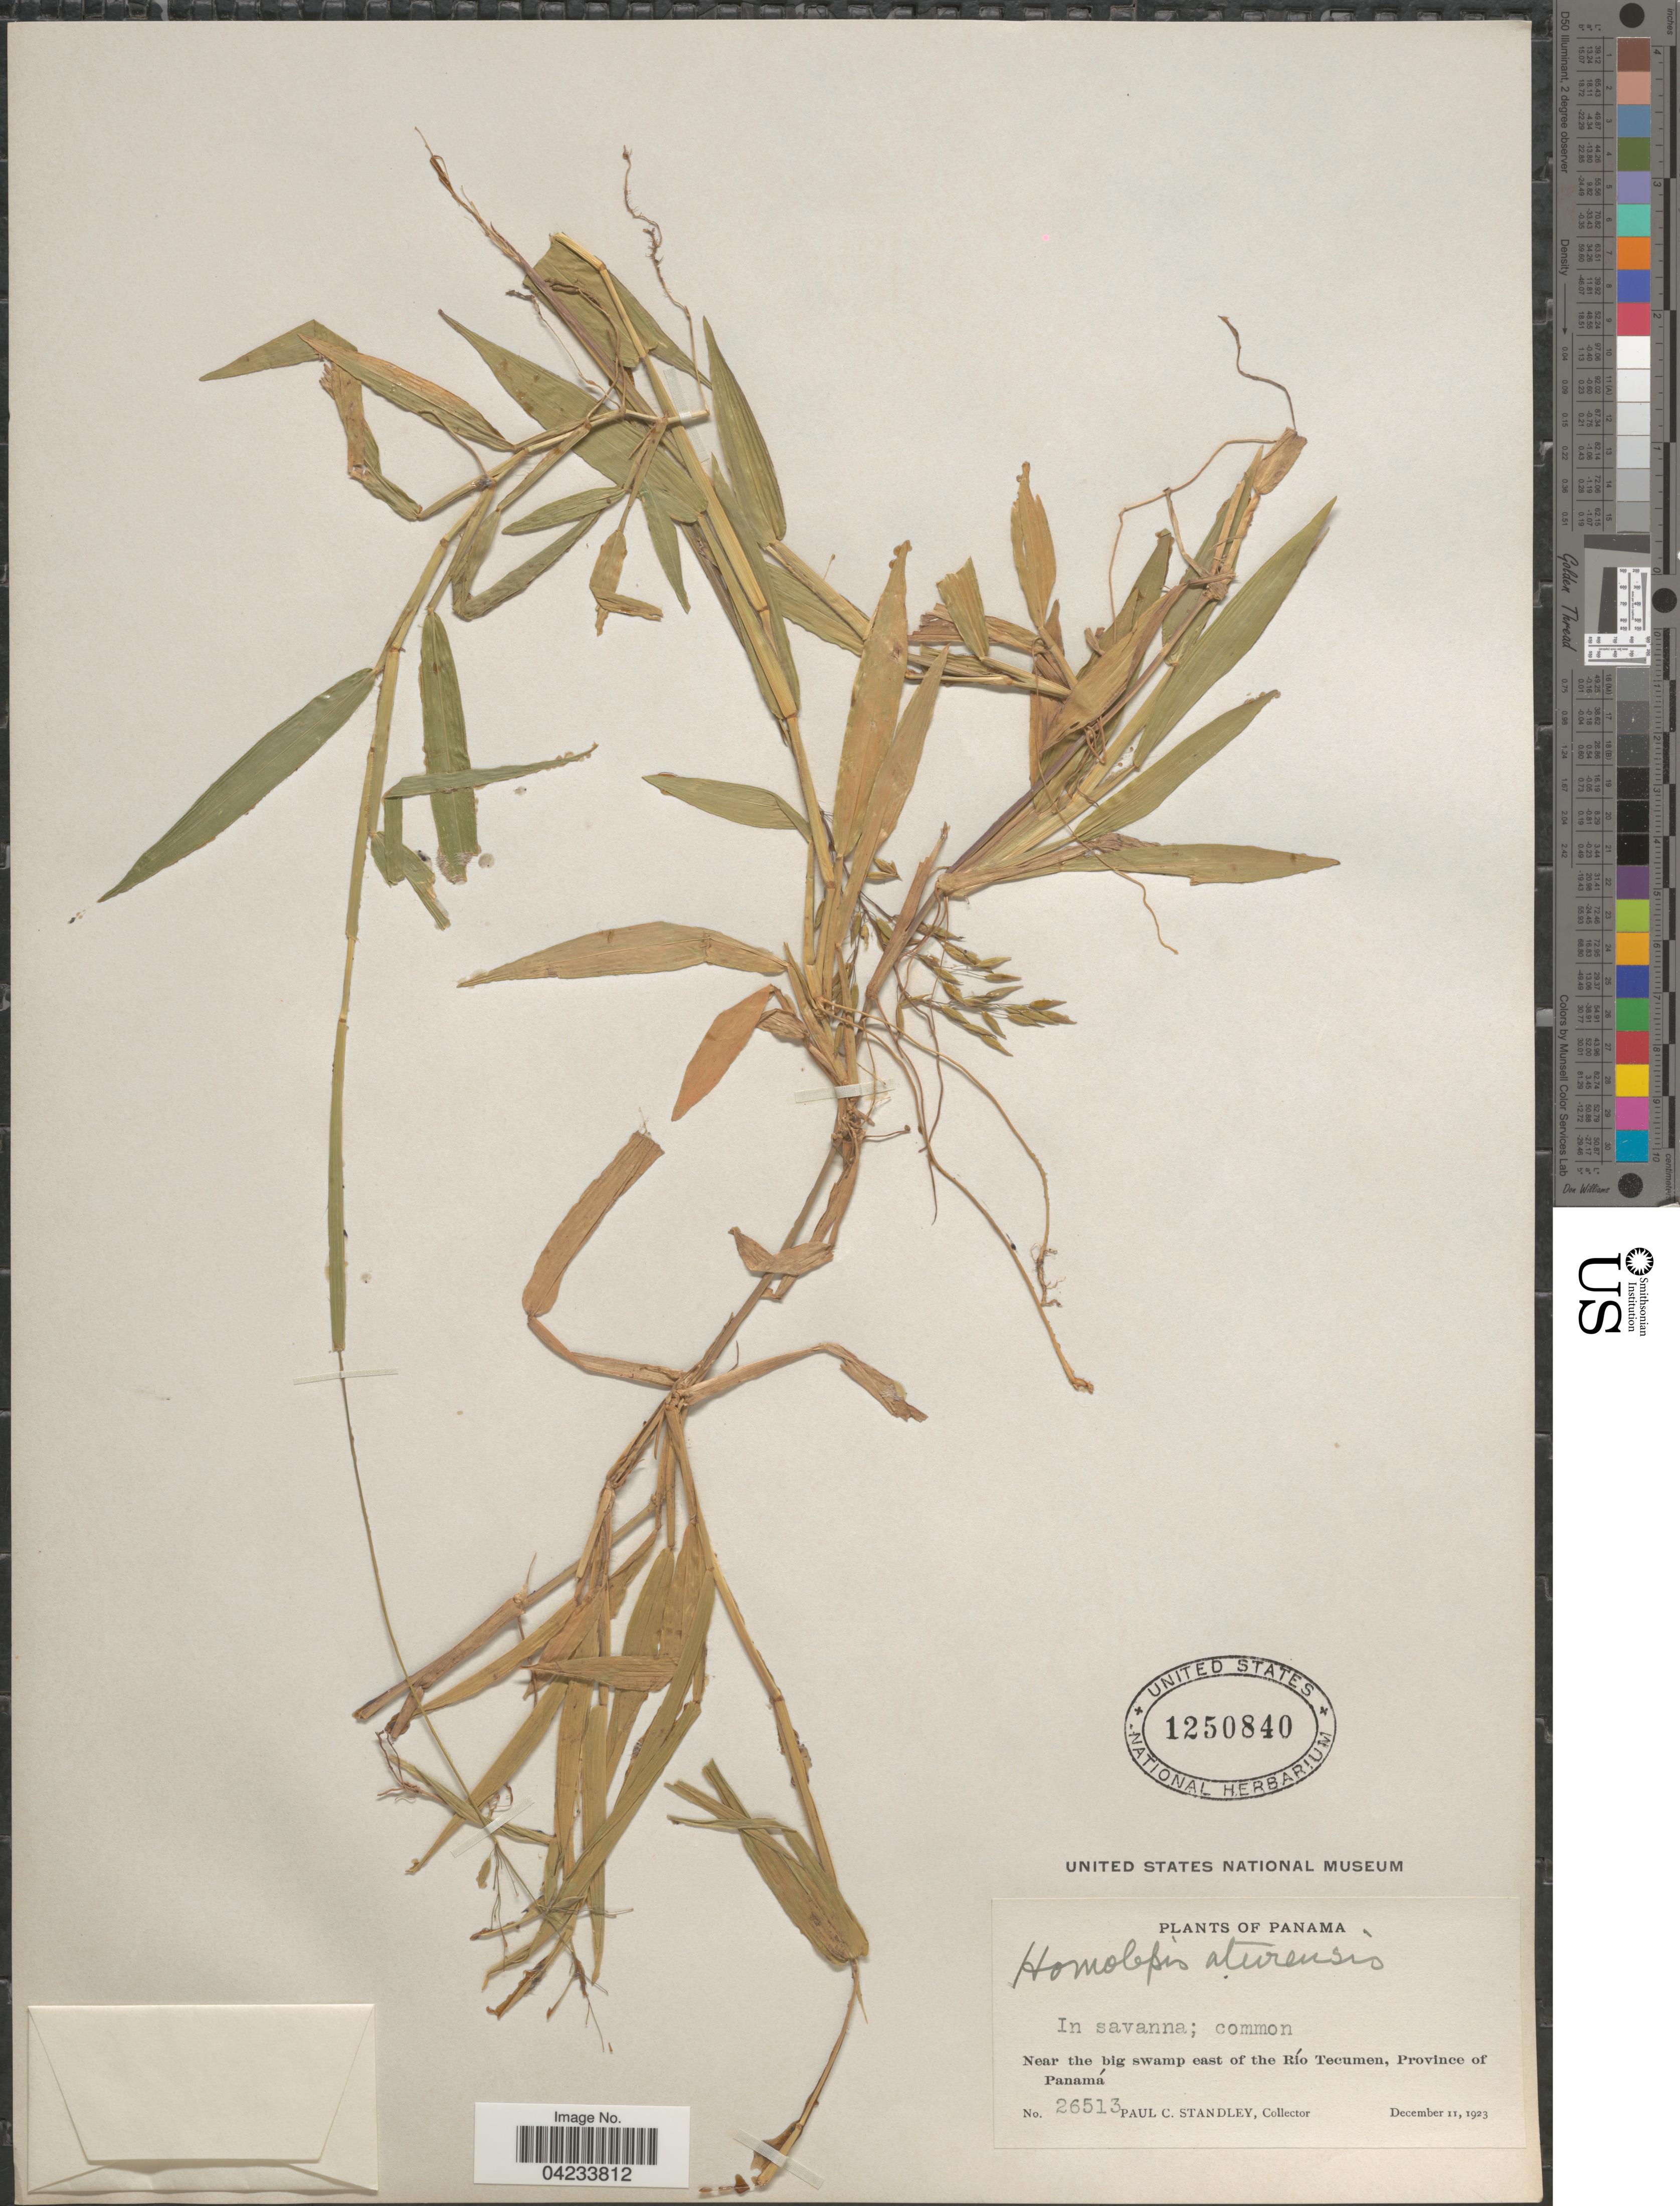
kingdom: Plantae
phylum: Tracheophyta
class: Liliopsida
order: Poales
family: Poaceae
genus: Homolepis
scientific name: Homolepis aturensis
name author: (Kunth) Chase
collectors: P. C. Standley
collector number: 26513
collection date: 1923-12-11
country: Panama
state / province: Panamá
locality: In savanna. Near the big swamp east of the Río Tecumen, Province of Panamá.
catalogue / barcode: US 1250840